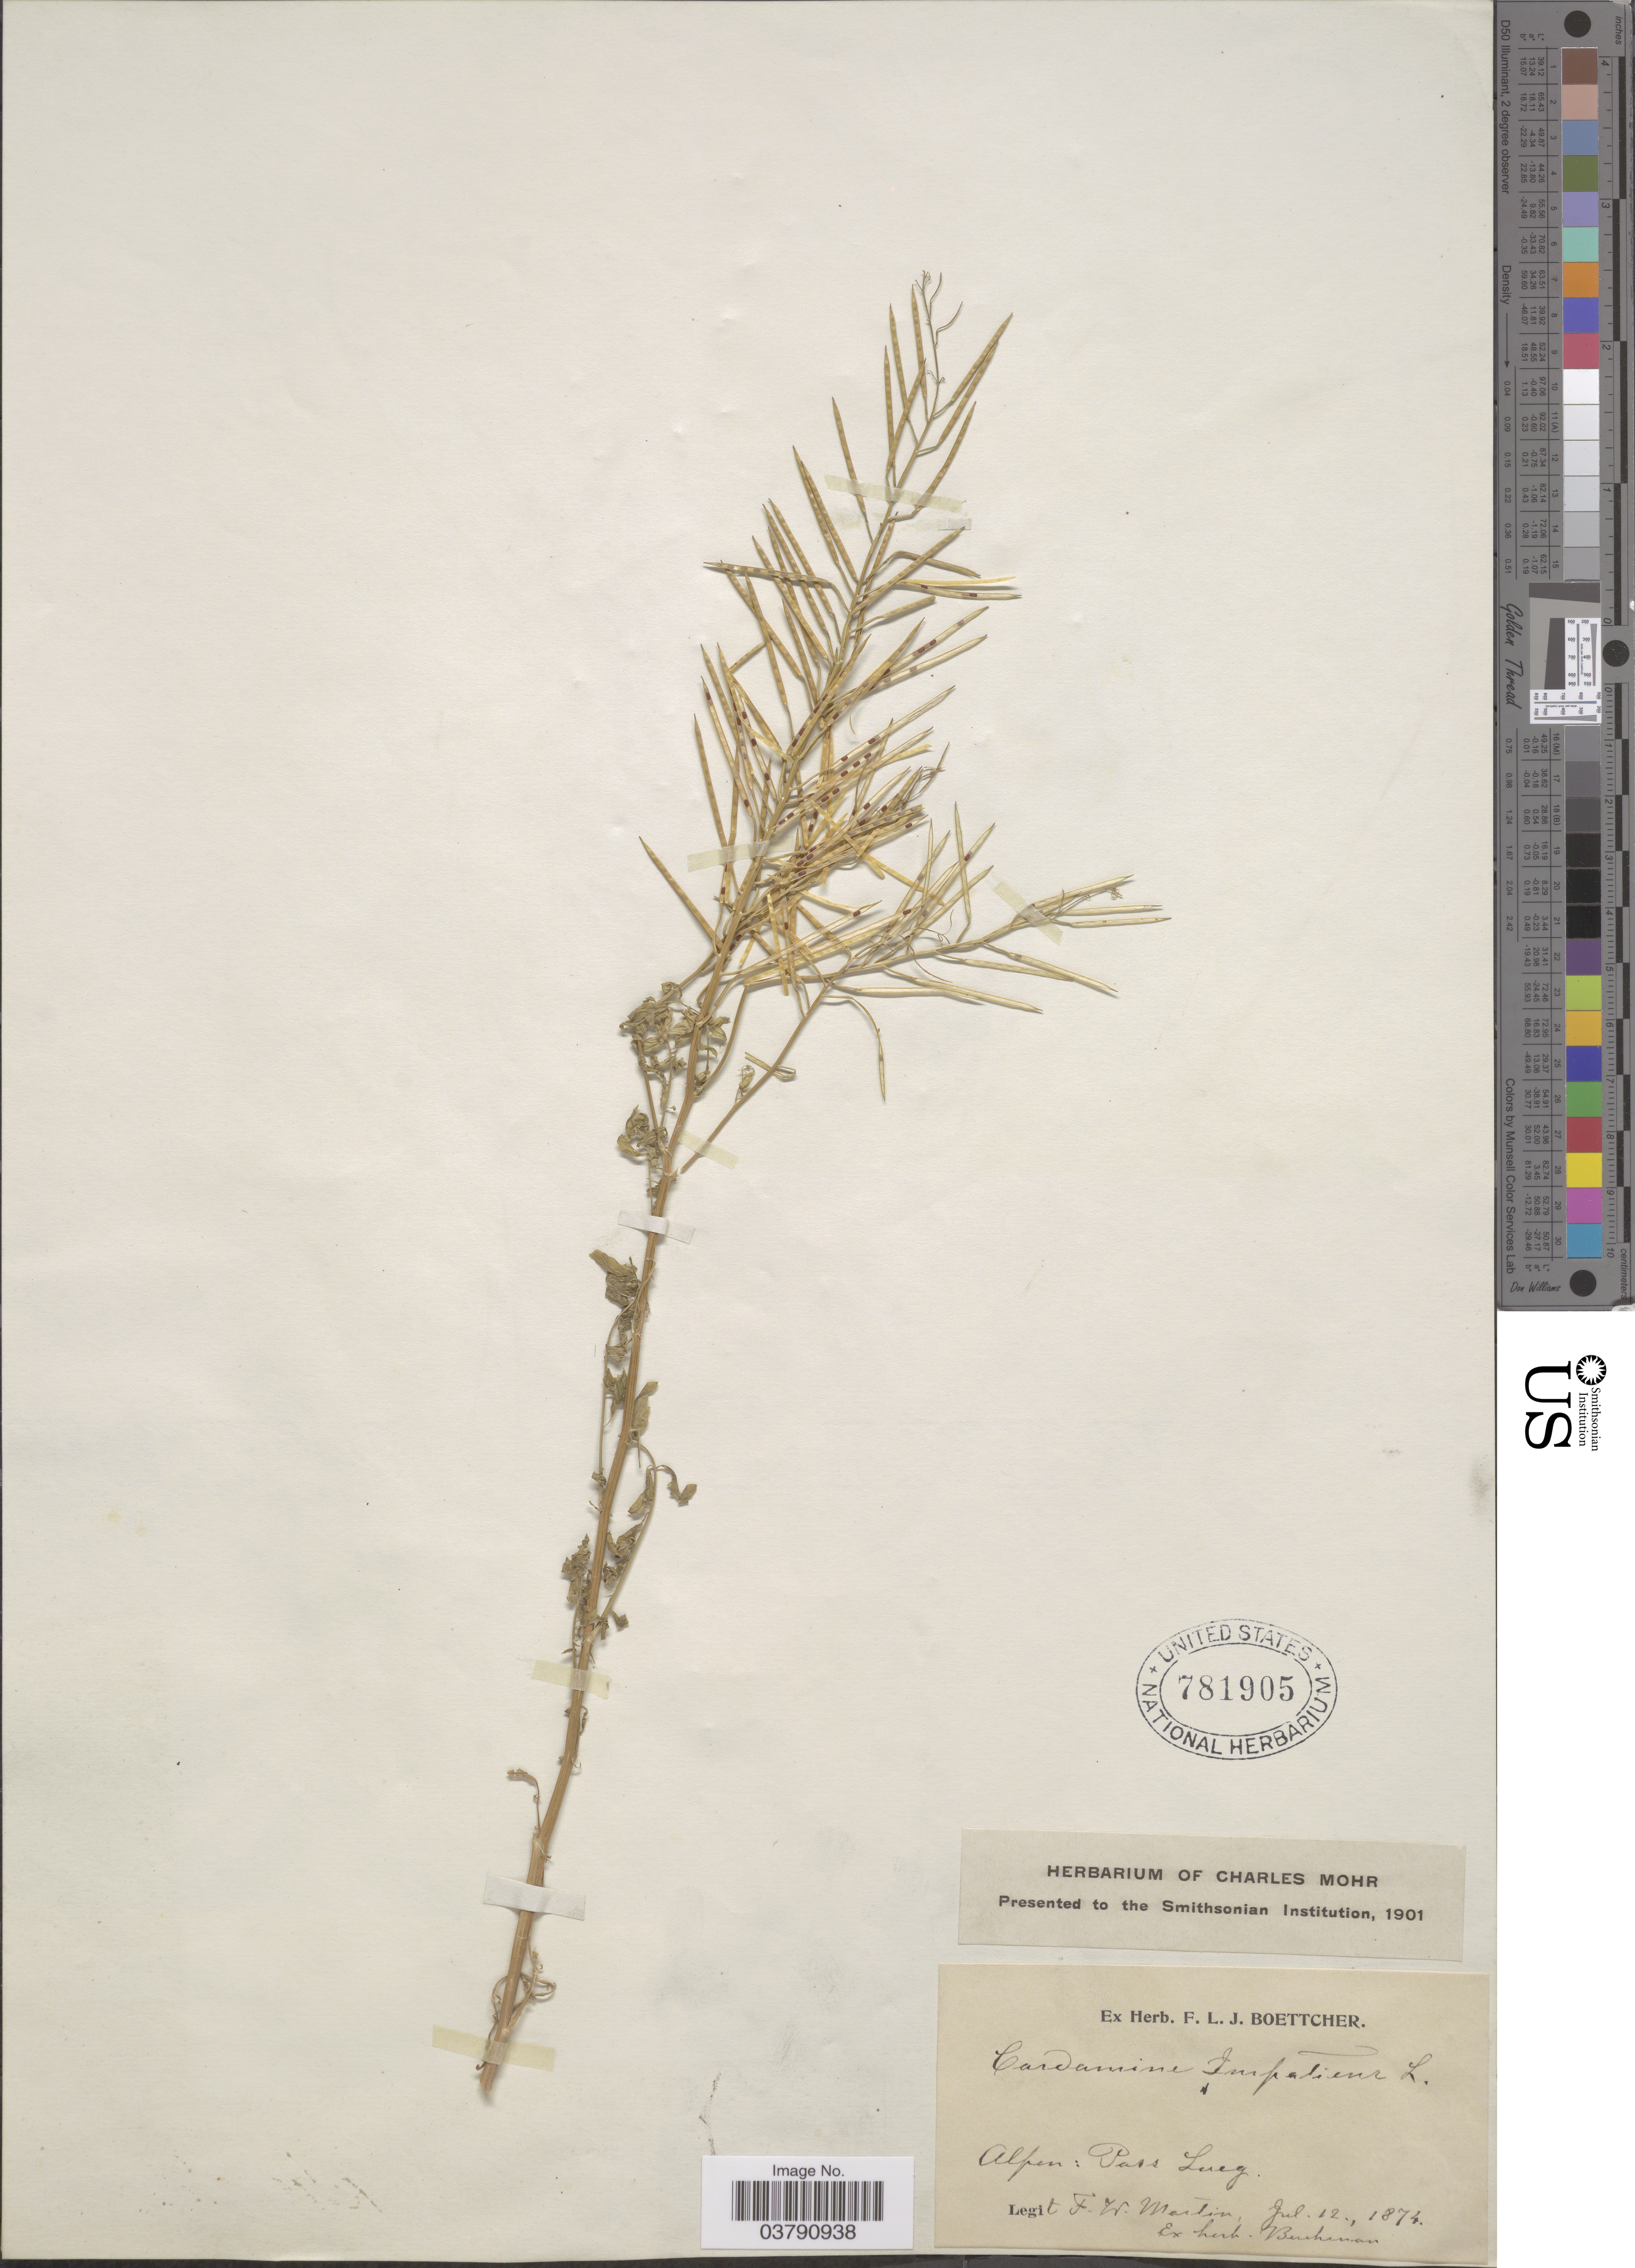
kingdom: Plantae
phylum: Tracheophyta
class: Magnoliopsida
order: Brassicales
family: Brassicaceae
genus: Cardamine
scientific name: Cardamine impatiens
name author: L.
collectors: F. Martin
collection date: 1874-07-12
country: Austria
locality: Alpen: Pass Lueg.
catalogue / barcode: US 781905